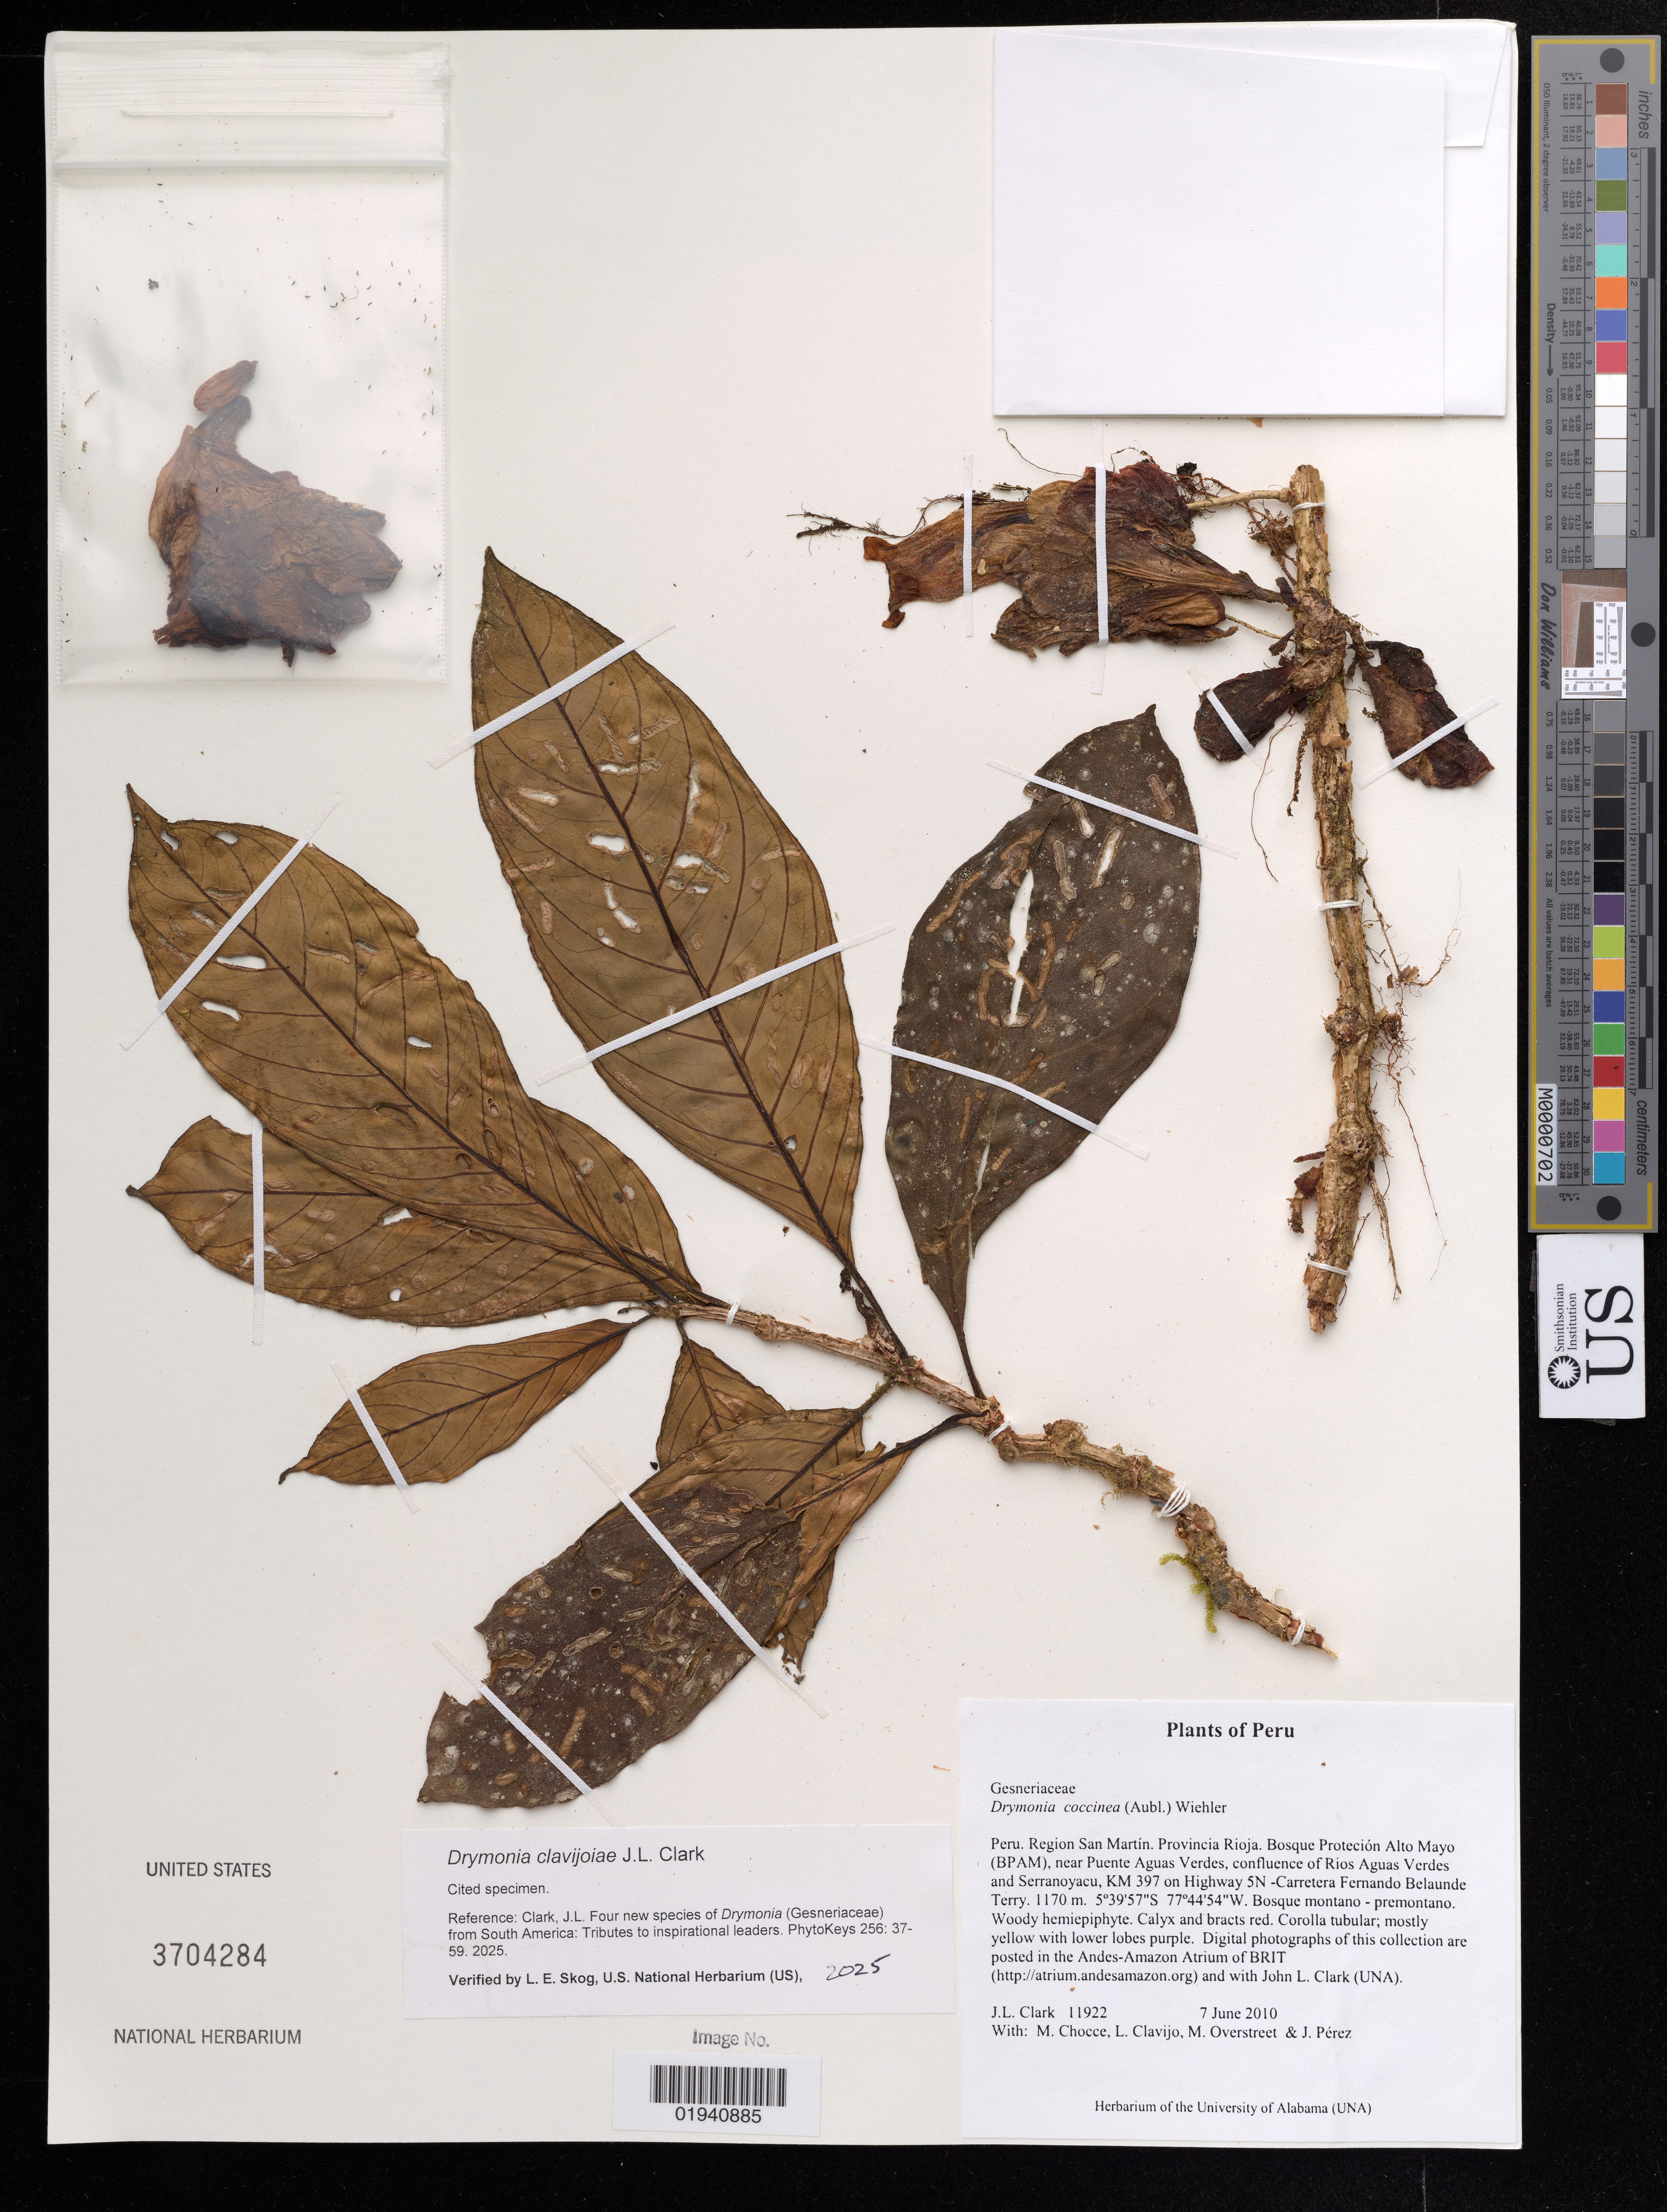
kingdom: Plantae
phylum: Tracheophyta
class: Magnoliopsida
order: Lamiales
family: Gesneriaceae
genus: Drymonia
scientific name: Drymonia clavijoiae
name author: J.L. Clark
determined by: Skog, Laurence E.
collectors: J. L. Clark, M. Chocce, L. Clavijo, M. Overstreet & J. Perez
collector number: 11922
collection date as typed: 07 Jun 2010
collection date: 2010-06-07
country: Peru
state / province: San Martín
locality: Provincia Rioja. Bosque Protecion Alto Mayo (BPAM), near Puente Aguas Verdes, confluence of Rios Aguas Verdes and Serranoyacu, KM 397 on Highway 5N-Carretera Fernando Belaunde Terry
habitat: Bosque montano- premontano.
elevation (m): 1170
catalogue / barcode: US 3704284